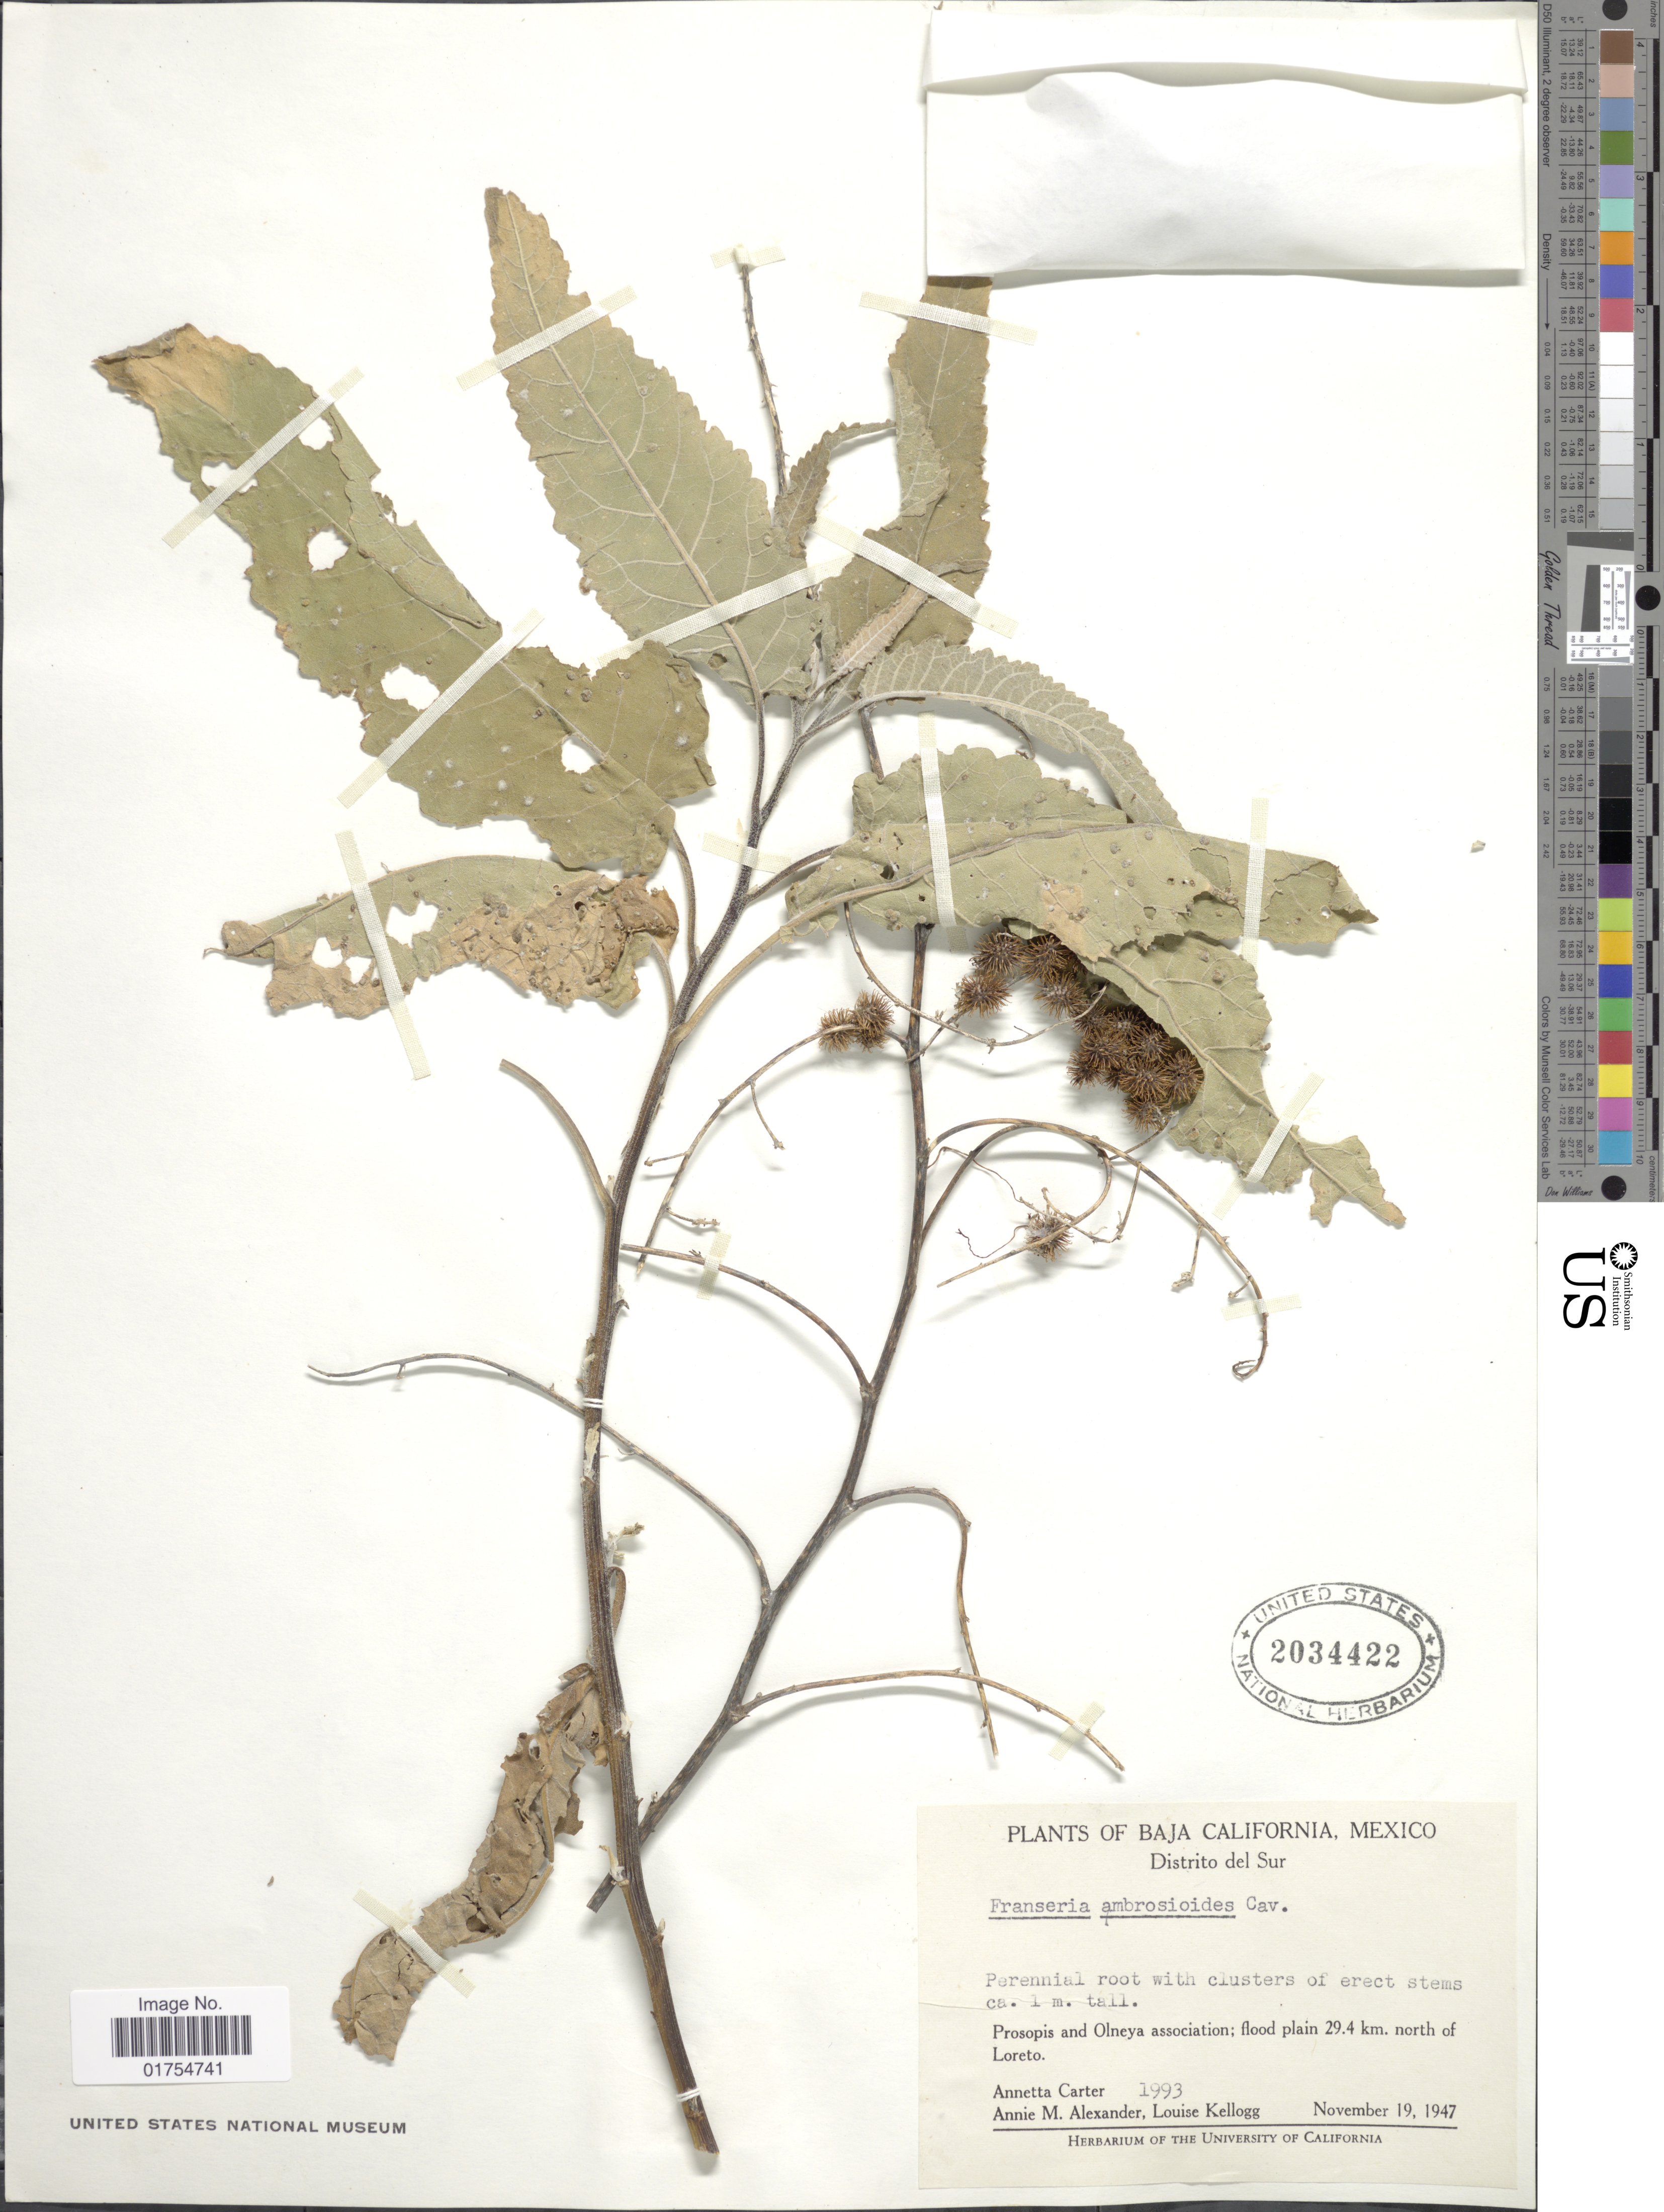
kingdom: Plantae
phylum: Tracheophyta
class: Magnoliopsida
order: Asterales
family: Asteraceae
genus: Franseria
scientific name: Franseria ambrosioides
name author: Cav.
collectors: A. M. Carter, A. M. Alexander & L. Kellogg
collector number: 1993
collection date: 1947-11-19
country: Mexico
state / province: Baja California Sur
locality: Distrito del Sur. 29.4 km north of Loreto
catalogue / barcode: US 2034422